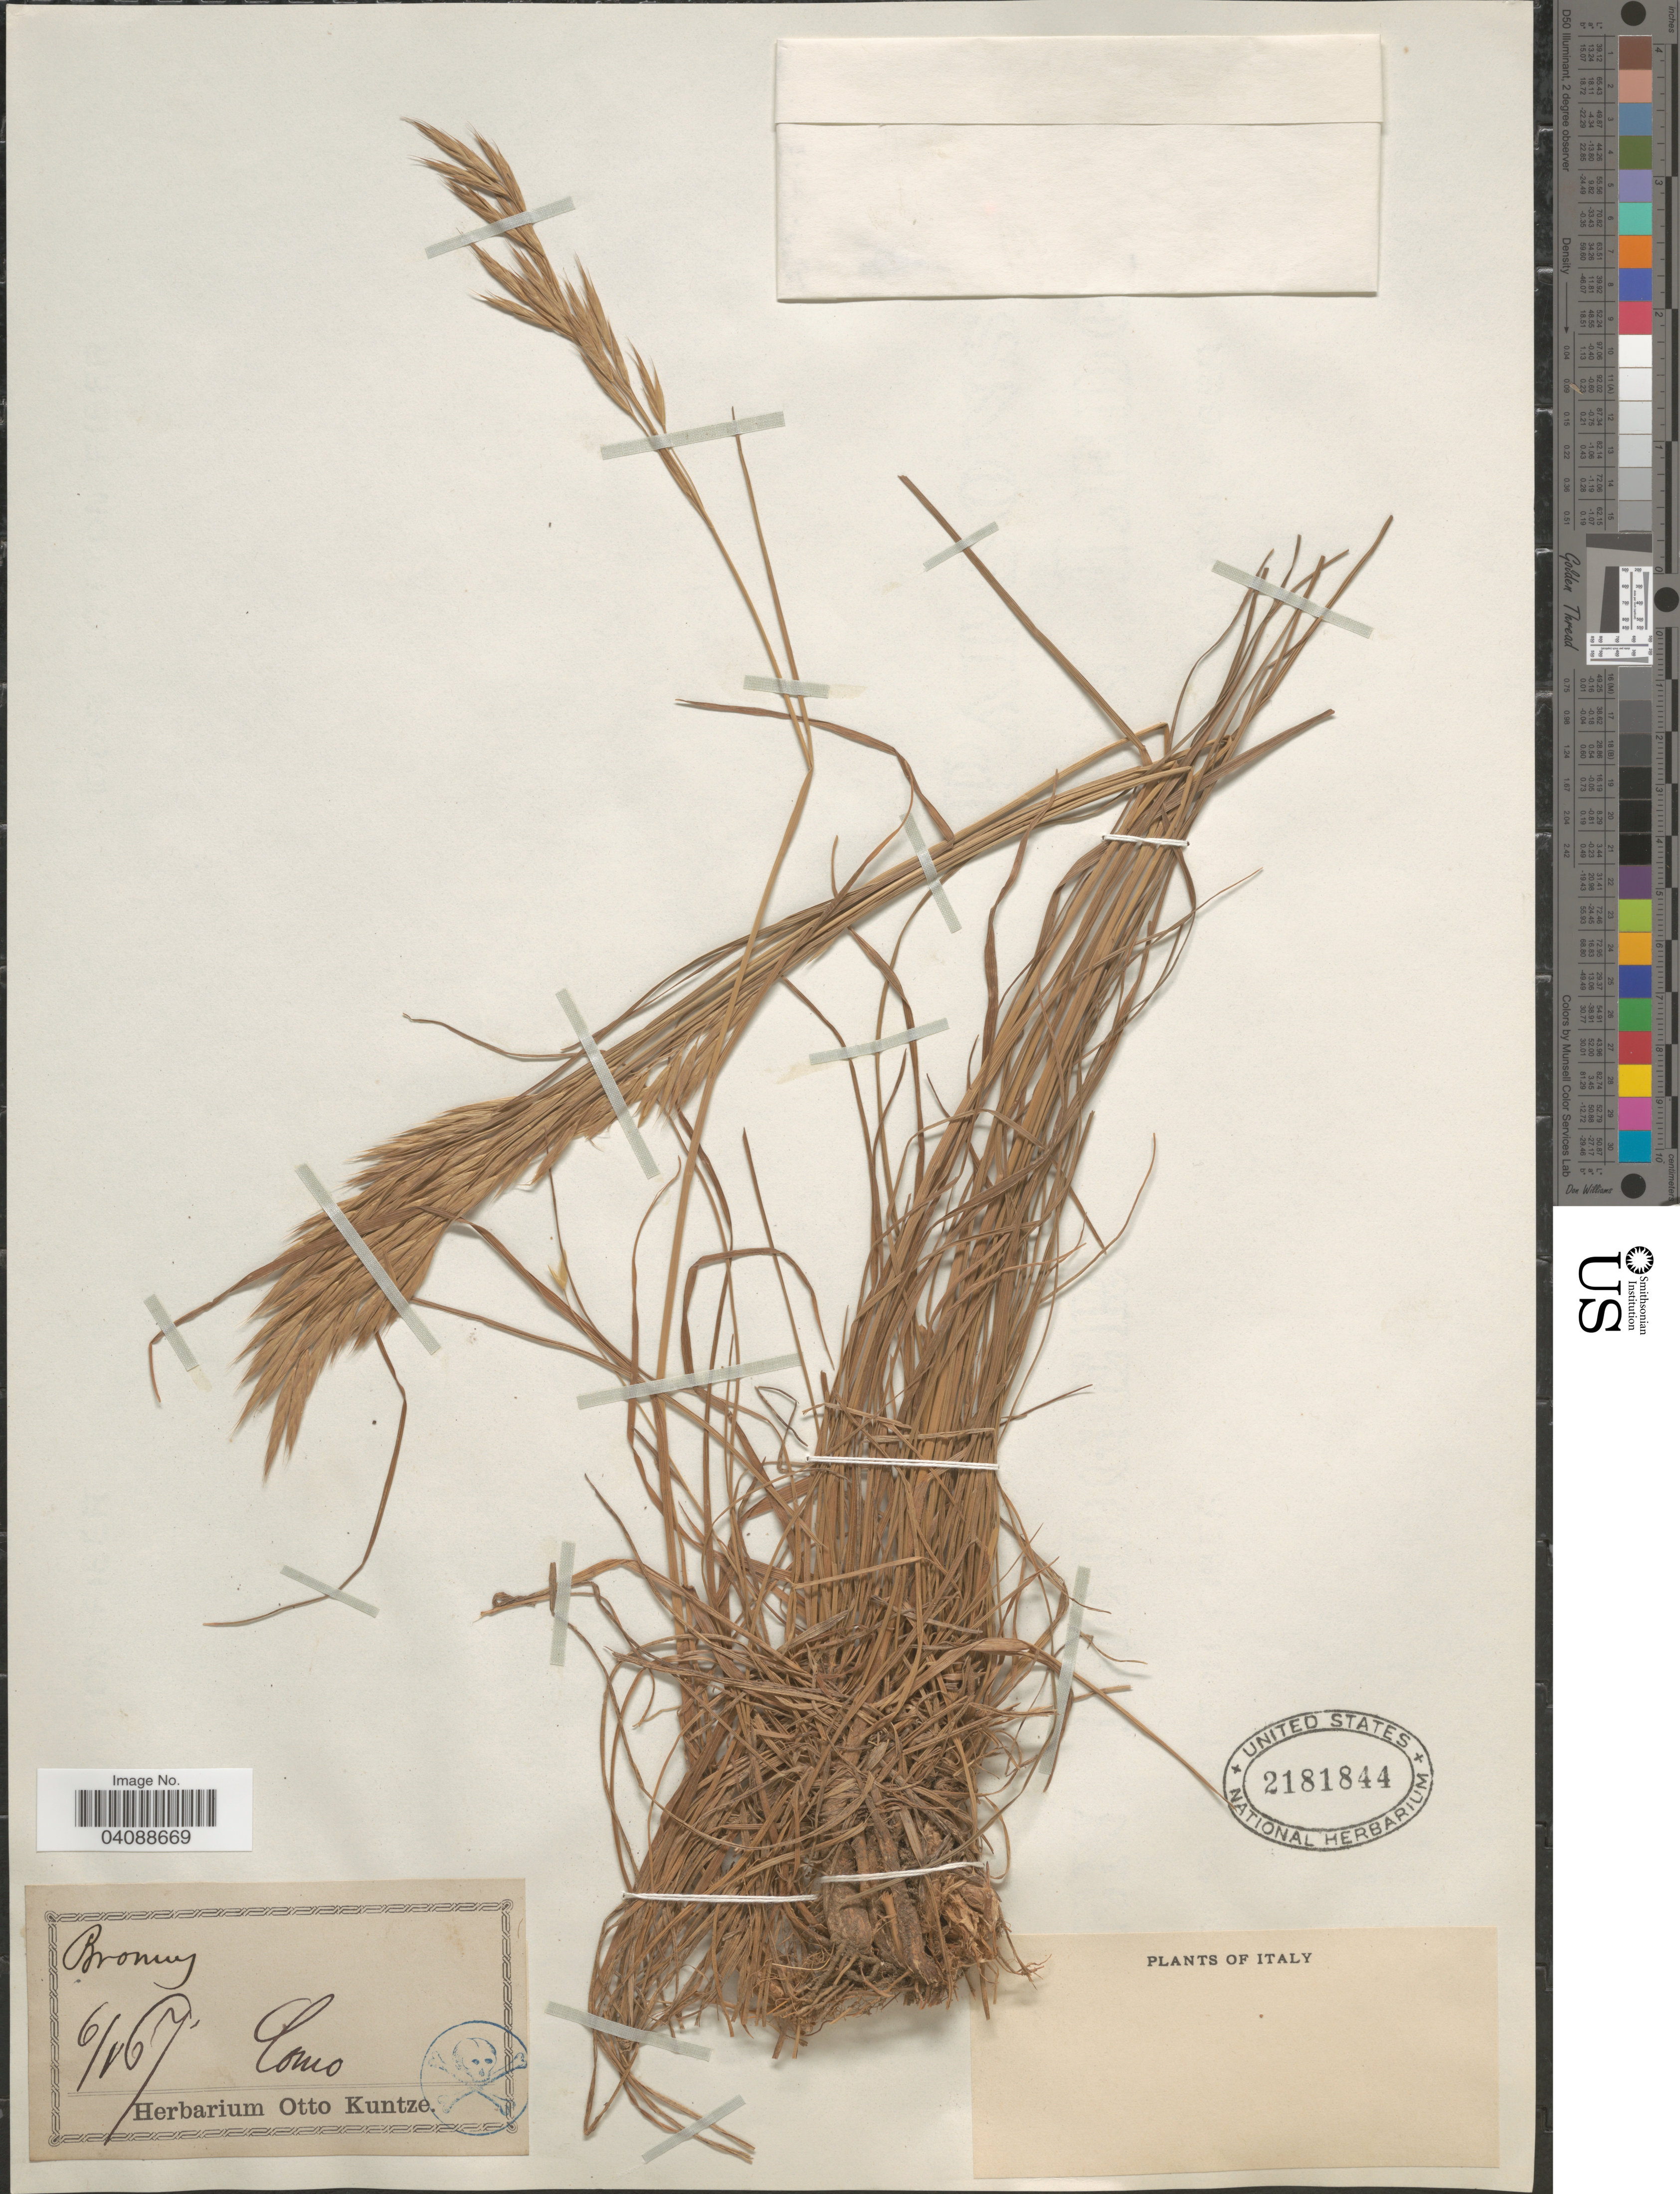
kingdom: Plantae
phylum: Tracheophyta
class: Liliopsida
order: Poales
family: Poaceae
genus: Bromus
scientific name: Bromus sp.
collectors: ex herb. Otto Kuntze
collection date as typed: Transcribed d/m/y: 6/1/67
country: Italy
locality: Como.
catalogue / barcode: US 2181844